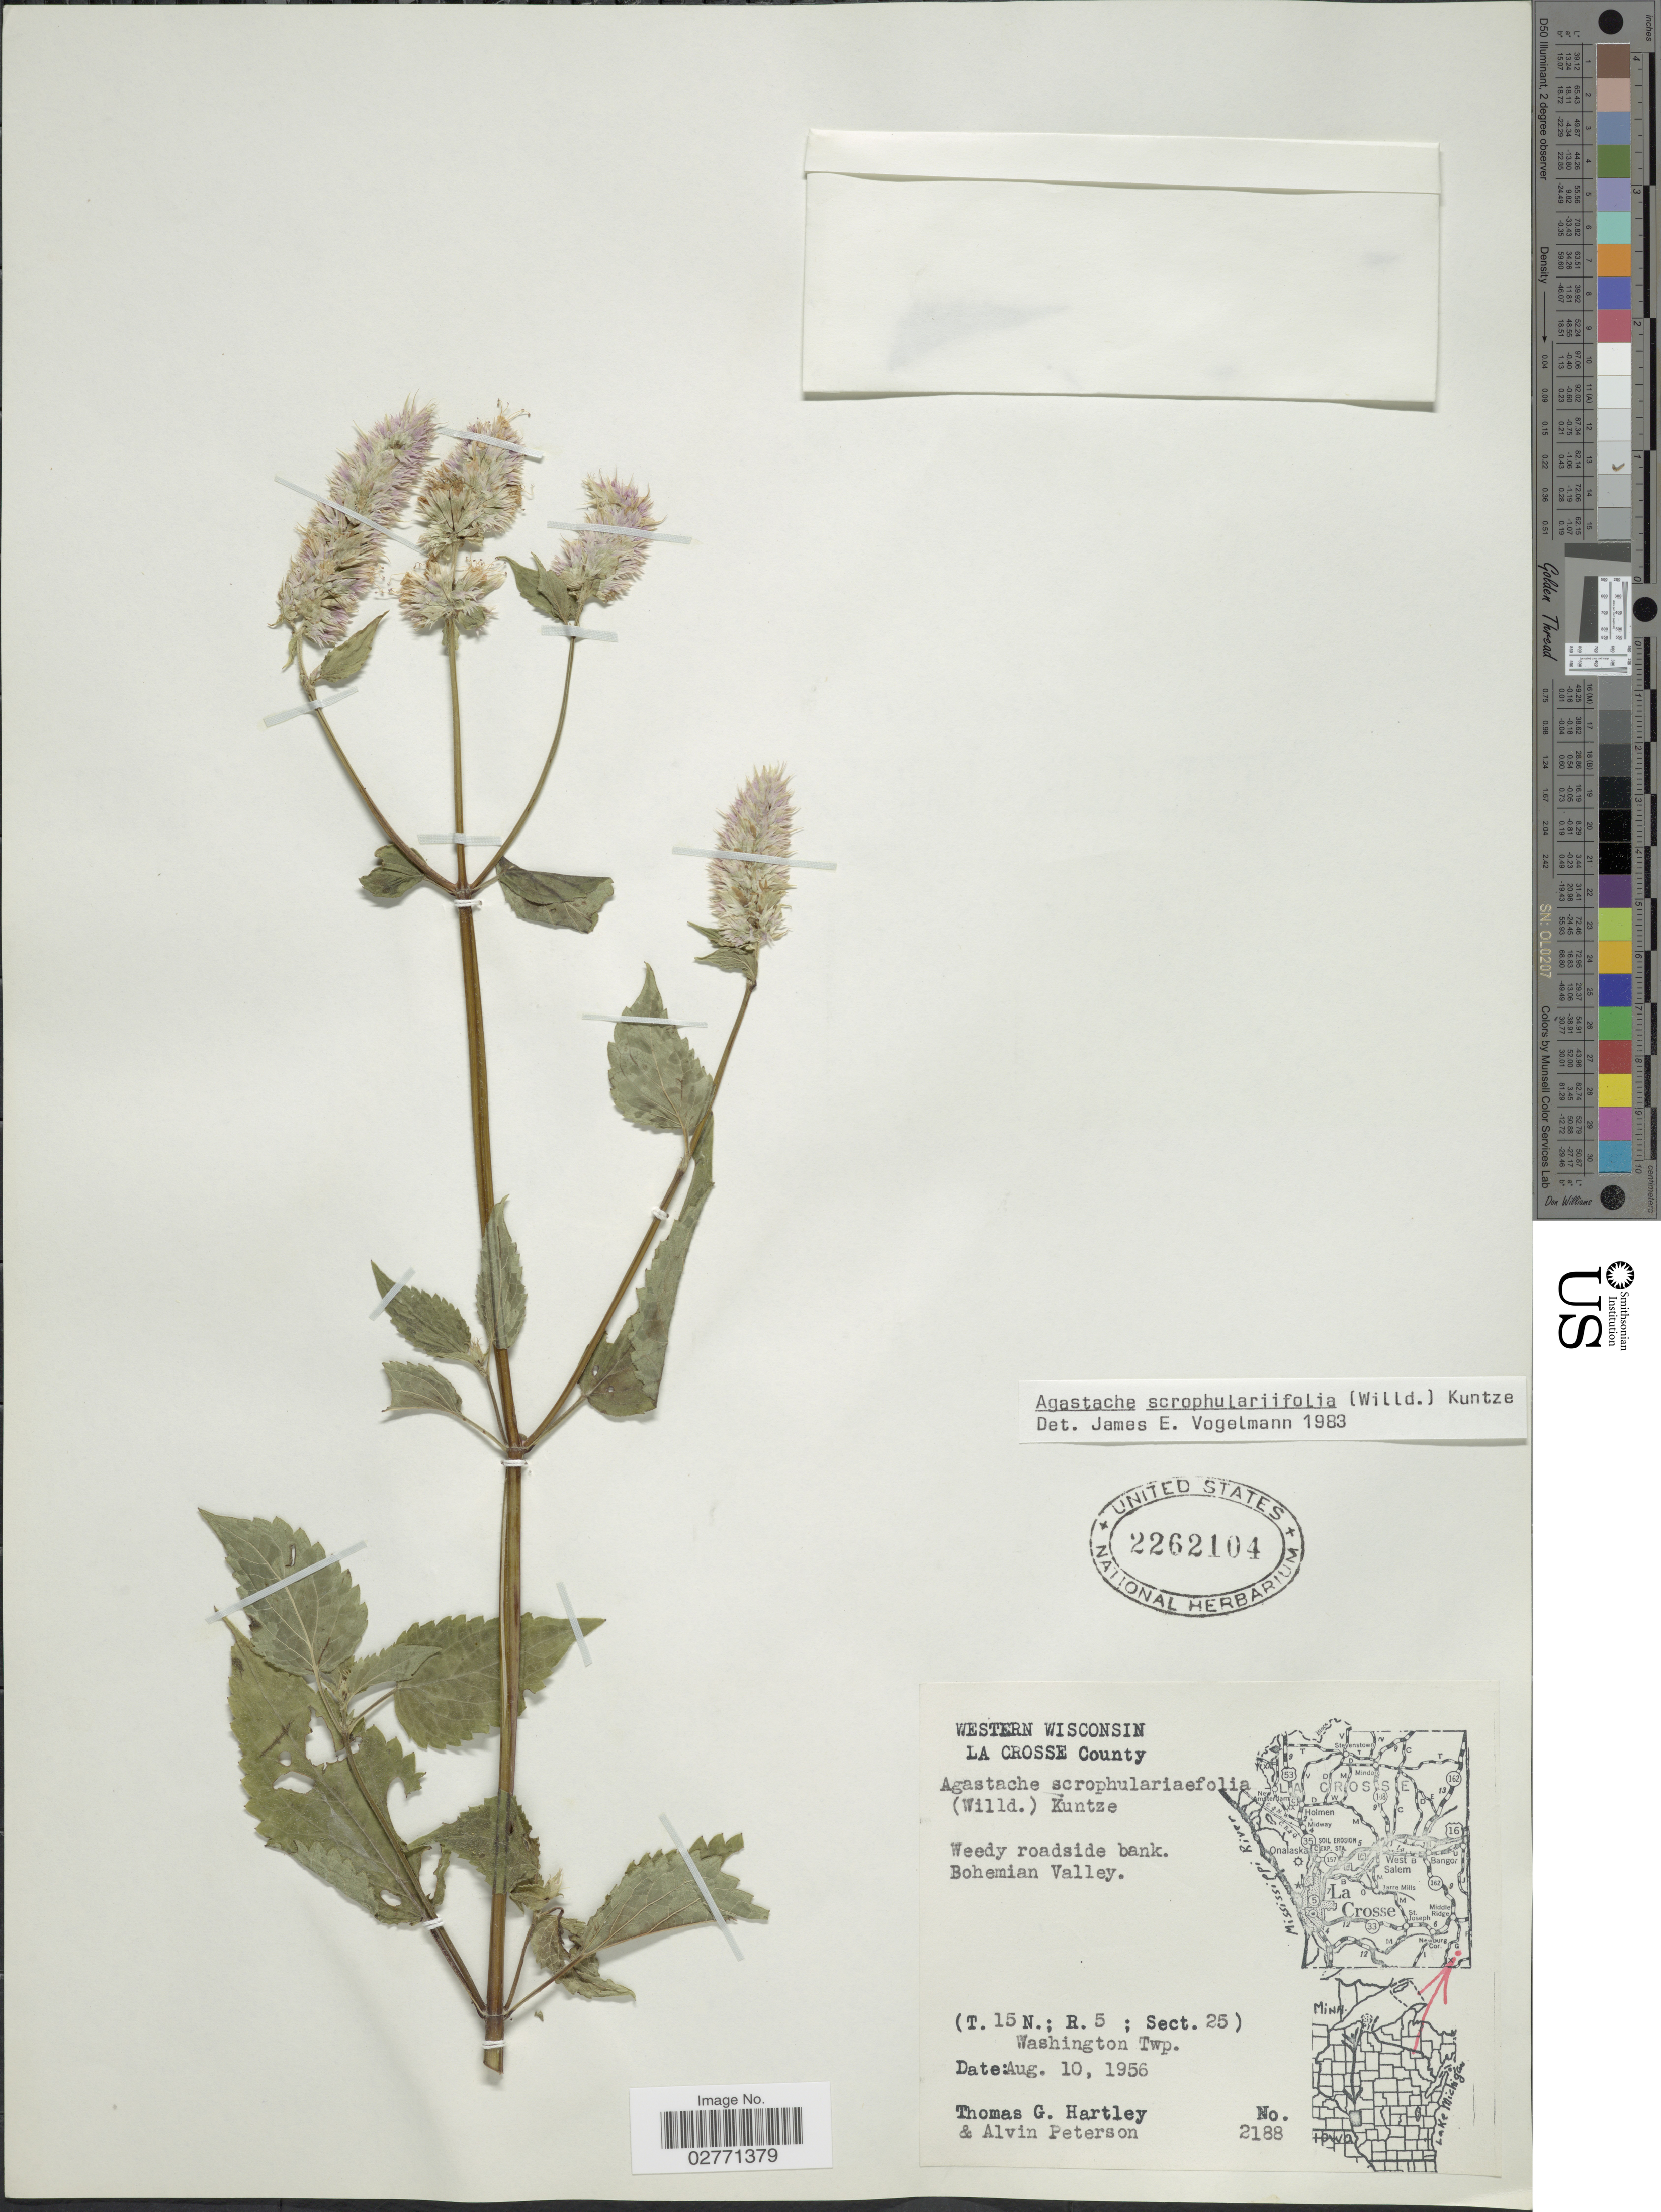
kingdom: Plantae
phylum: Tracheophyta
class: Magnoliopsida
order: Lamiales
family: Lamiaceae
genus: Agastache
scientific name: Agastache scrophulariifolia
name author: (Willd.) Kuntze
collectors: T. G. Hartley & A. M. Peterson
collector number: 2188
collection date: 1956-08-10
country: United States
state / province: Wisconsin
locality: Western Wisconsin. La Crosse County. Weedy roadside bank. Bohemian Valley. (T.15 B. ; R. 5 ; Sect. 25). Washington Twp.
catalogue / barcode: US 2262104